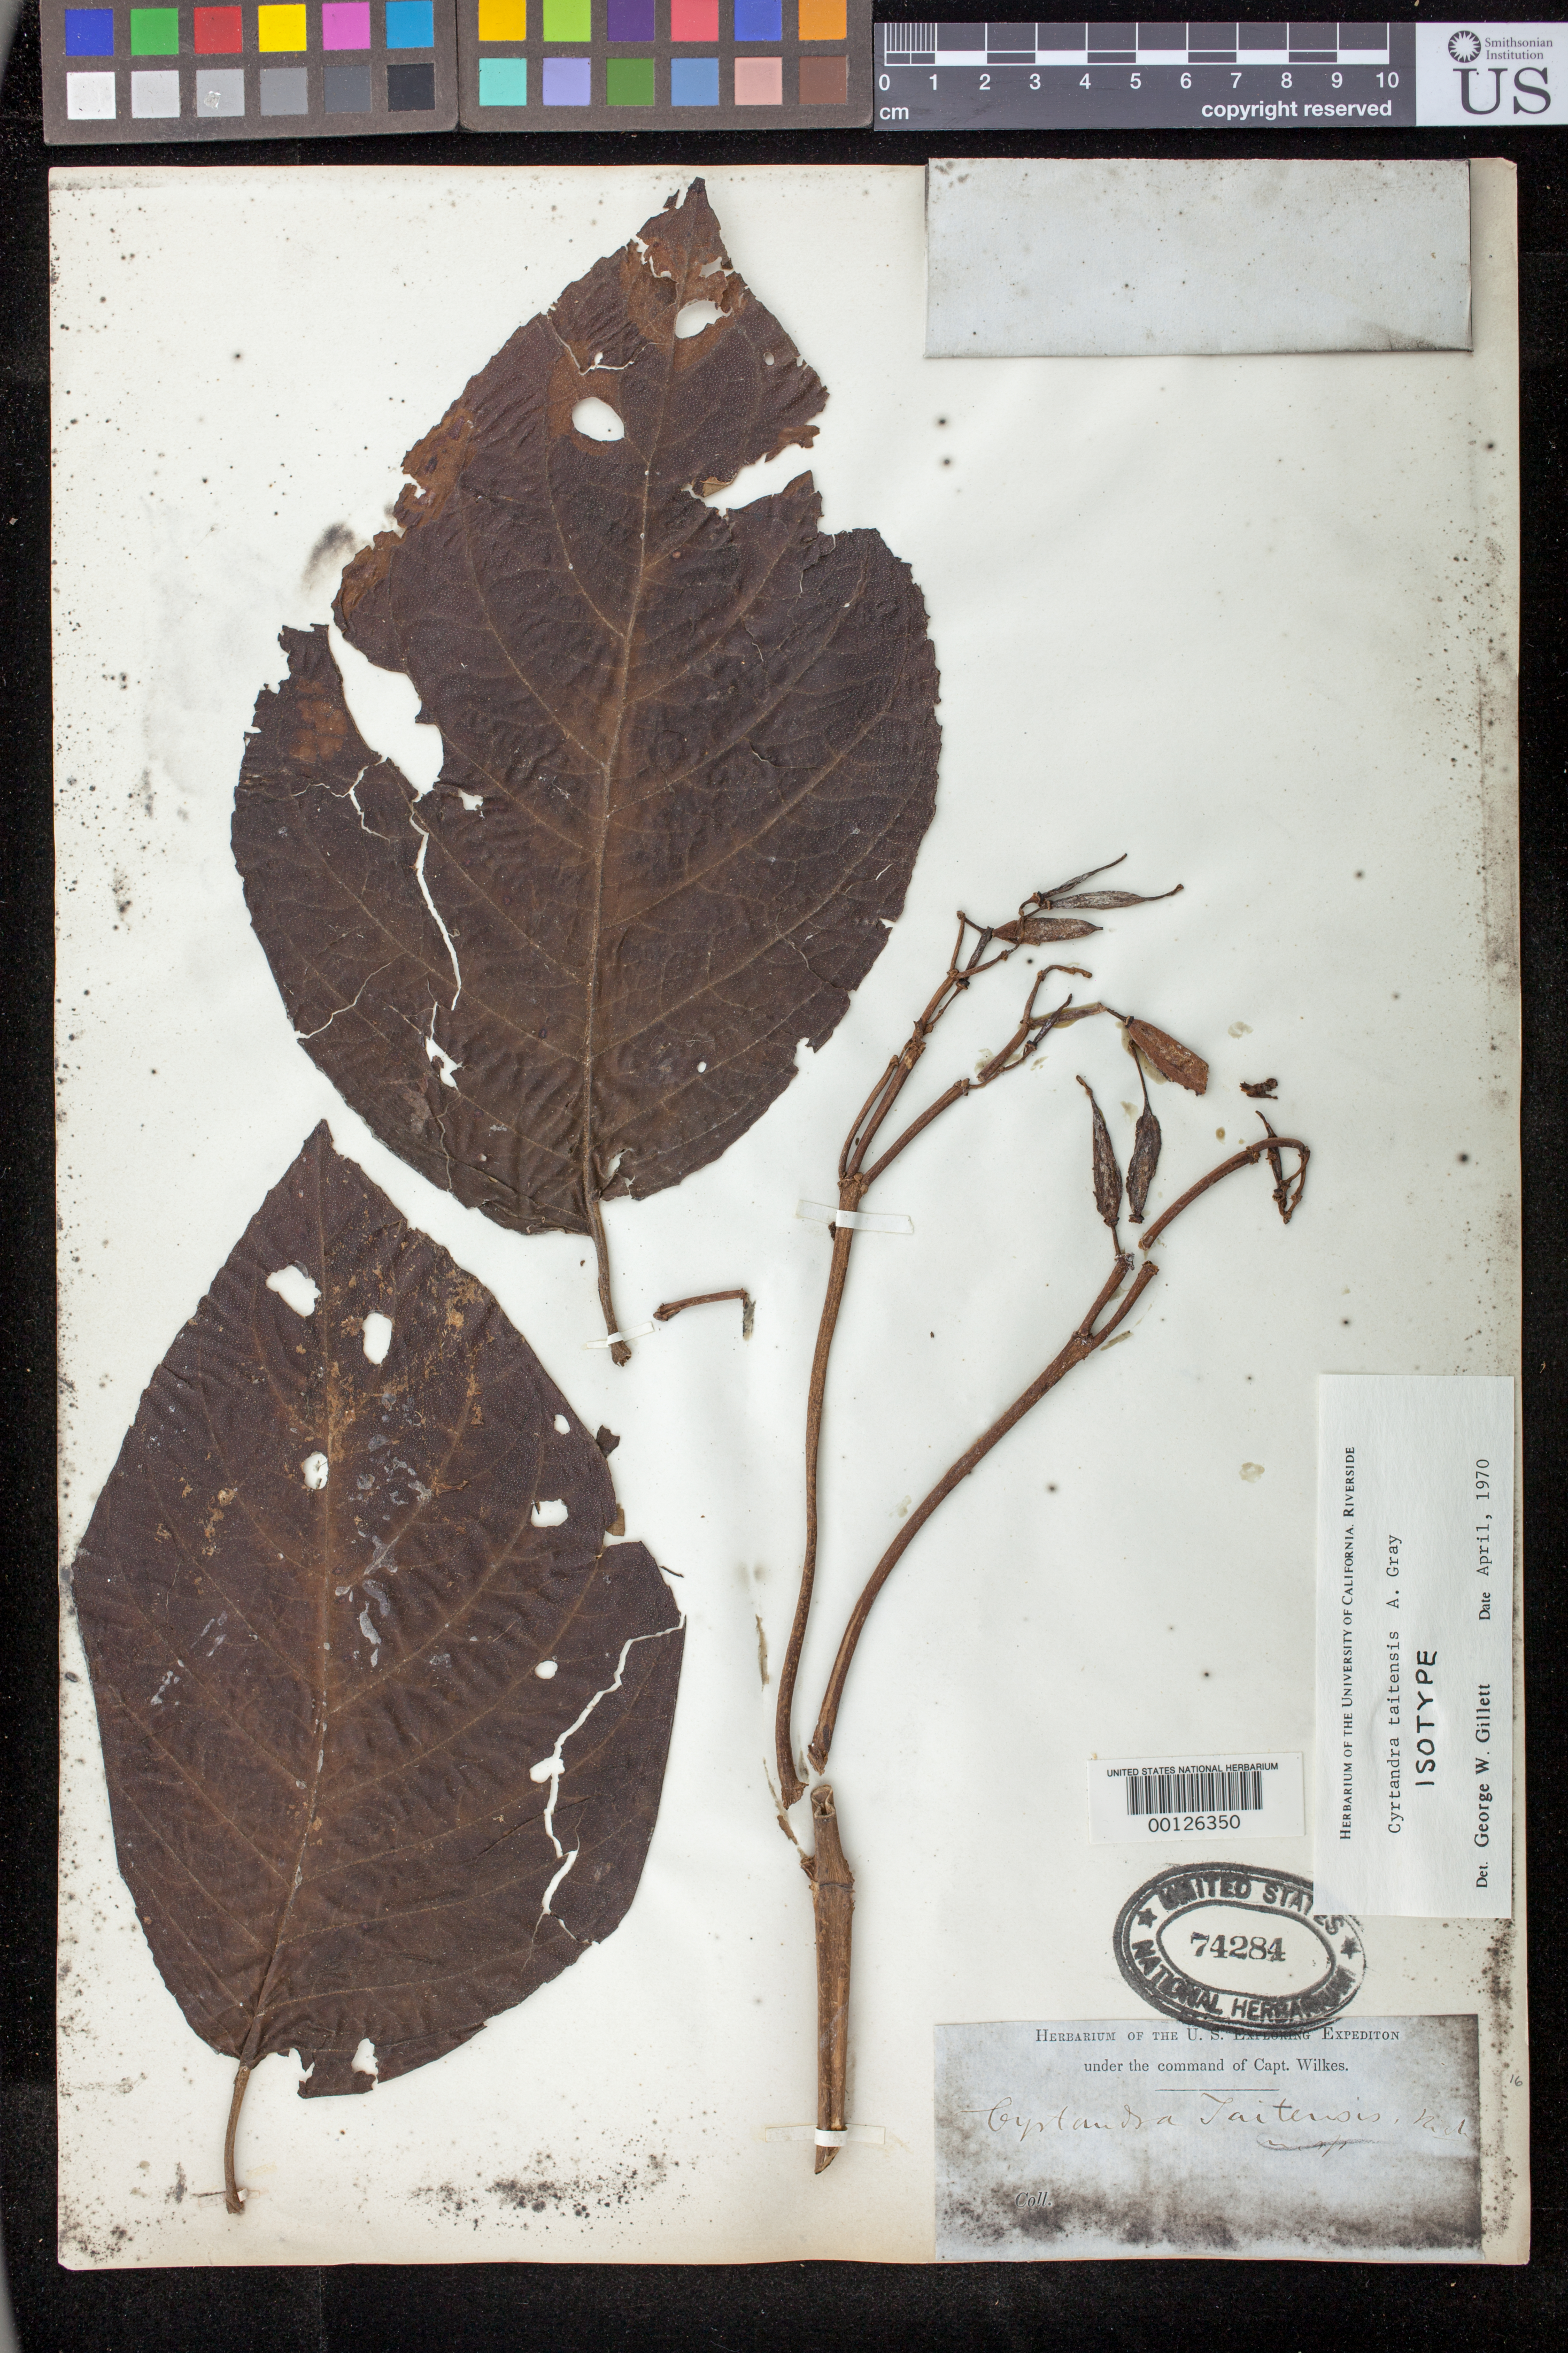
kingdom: Plantae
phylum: Tracheophyta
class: Magnoliopsida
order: Lamiales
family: Gesneriaceae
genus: Cyrtandra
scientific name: Cyrtandra taitensis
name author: W. Rich ex A. Gray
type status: Type Collection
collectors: W. Rich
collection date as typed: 1838 to -- --- 1842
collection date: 1838/1842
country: French Polynesia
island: Tahiti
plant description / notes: One of two original, consecutively numbered US sheets (USNH 74283, 74284), not labeled as "sheet 1" or "sheet 2" (and neither originally indicated as type), annotated by G.W. Gillett (1970) as "TYPE" and "ISOTYPE", consecutively. Lectotypified?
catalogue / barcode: US 74284